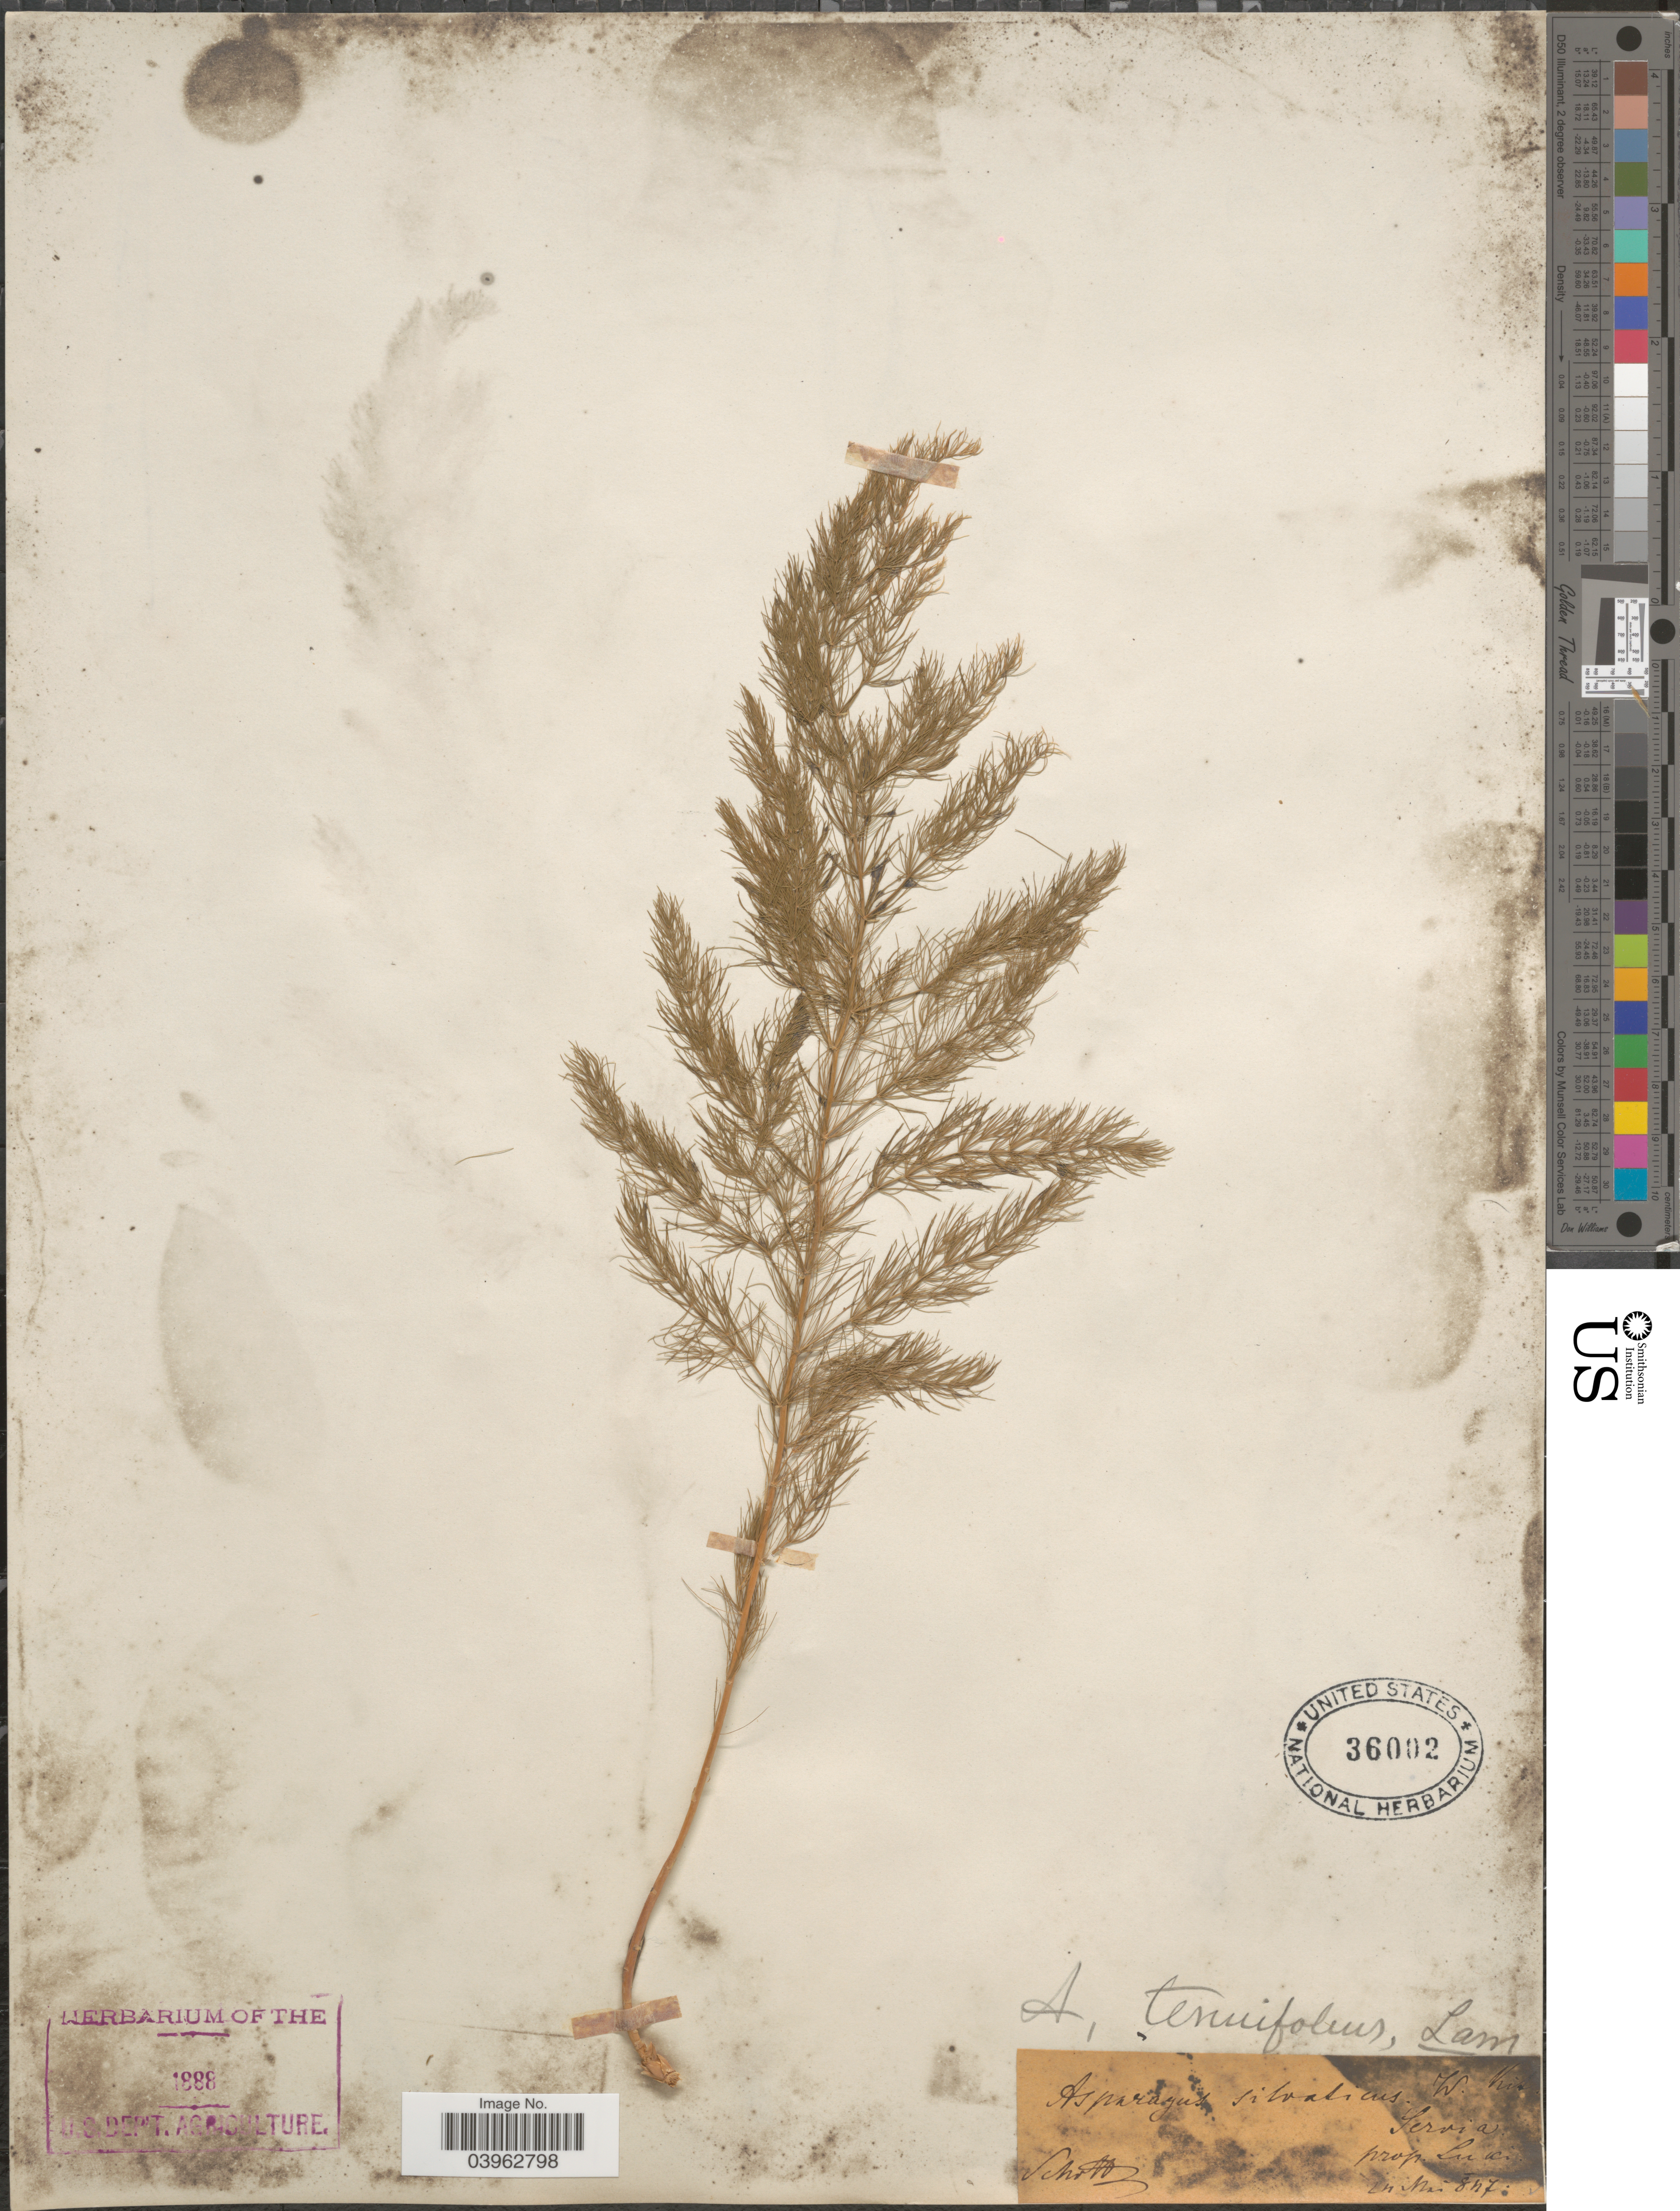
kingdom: Plantae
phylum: Tracheophyta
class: Liliopsida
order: Asparagales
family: Asparagaceae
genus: Asparagus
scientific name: Asparagus tenuifolius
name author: Lam.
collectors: Schott, --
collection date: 1847-05-24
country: Serbia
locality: Servia prop. Luc. [interpreted]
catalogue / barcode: US 36002